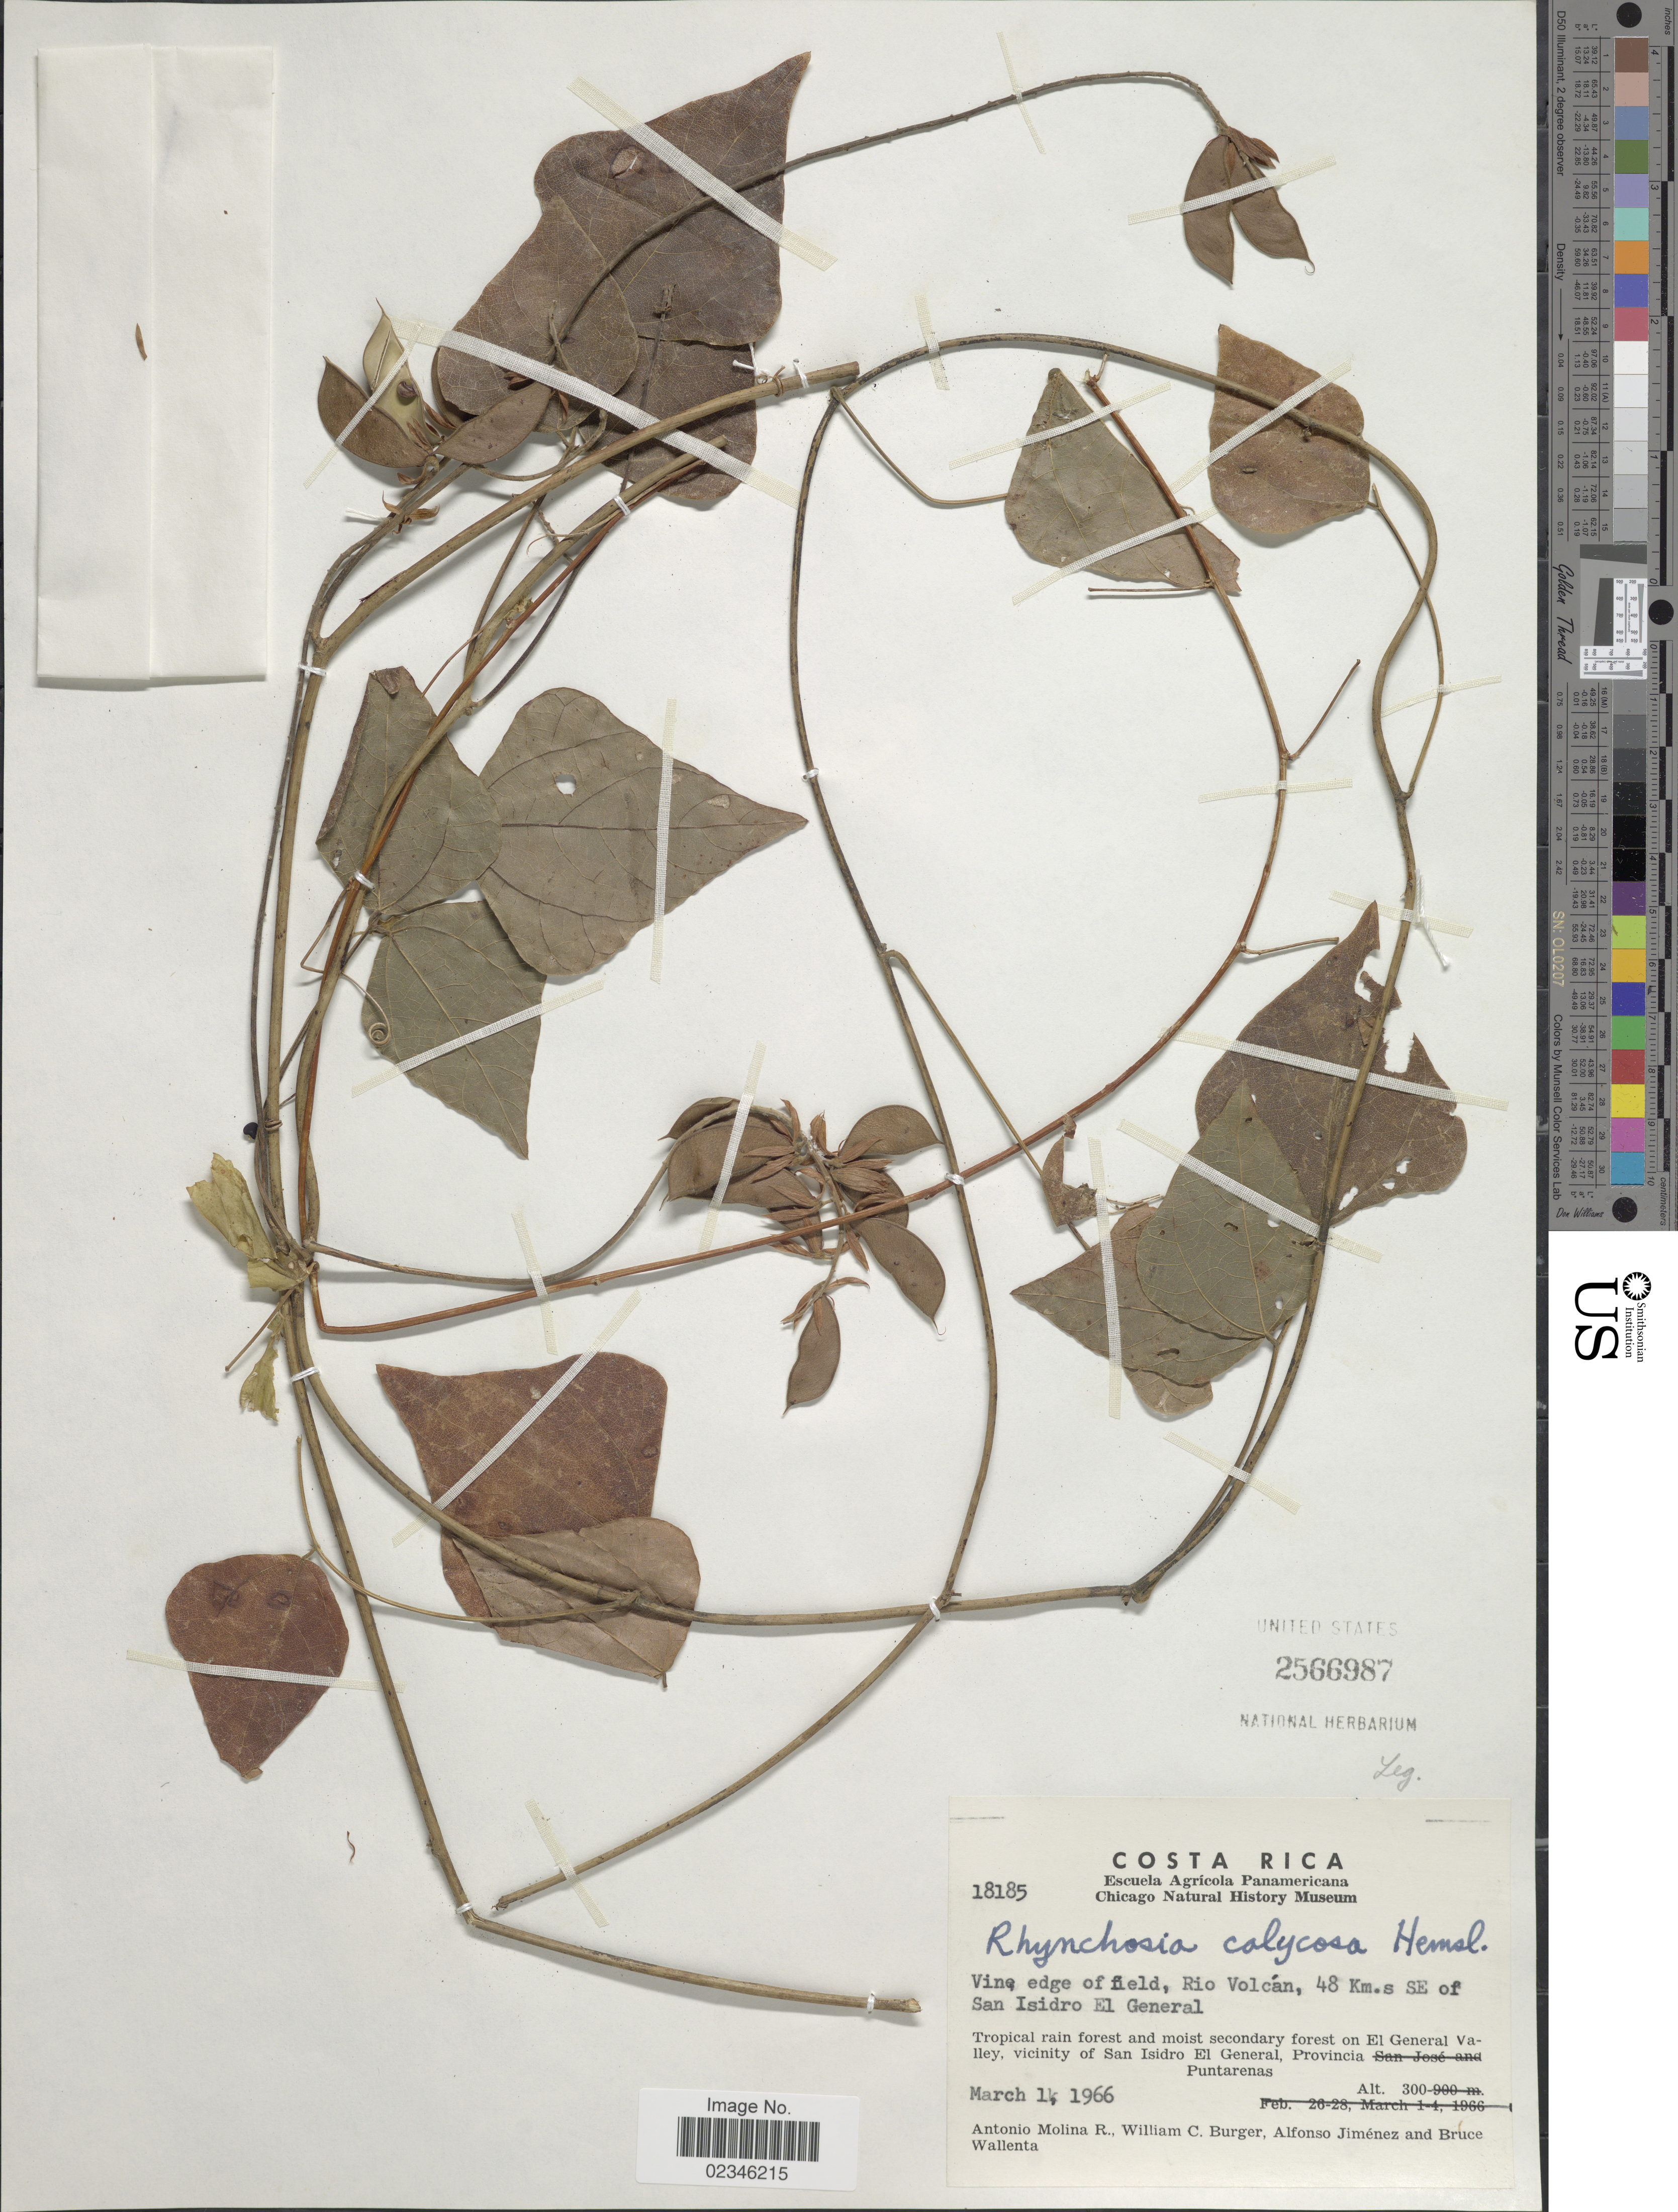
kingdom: Plantae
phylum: Tracheophyta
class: Magnoliopsida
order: Fabales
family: Fabaceae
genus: Rhynchosia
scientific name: Rhynchosia calycosa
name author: Hemsl.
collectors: A. Molina R., W. Burger, A. Jiménez & B. Wallenta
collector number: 18185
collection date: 1966-03-01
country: Costa Rica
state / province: Puntarenas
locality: Tropical rain forest and moist secondary forest on El General Valley, vicinity of San Isidoro El General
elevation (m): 300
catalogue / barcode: US 2566987